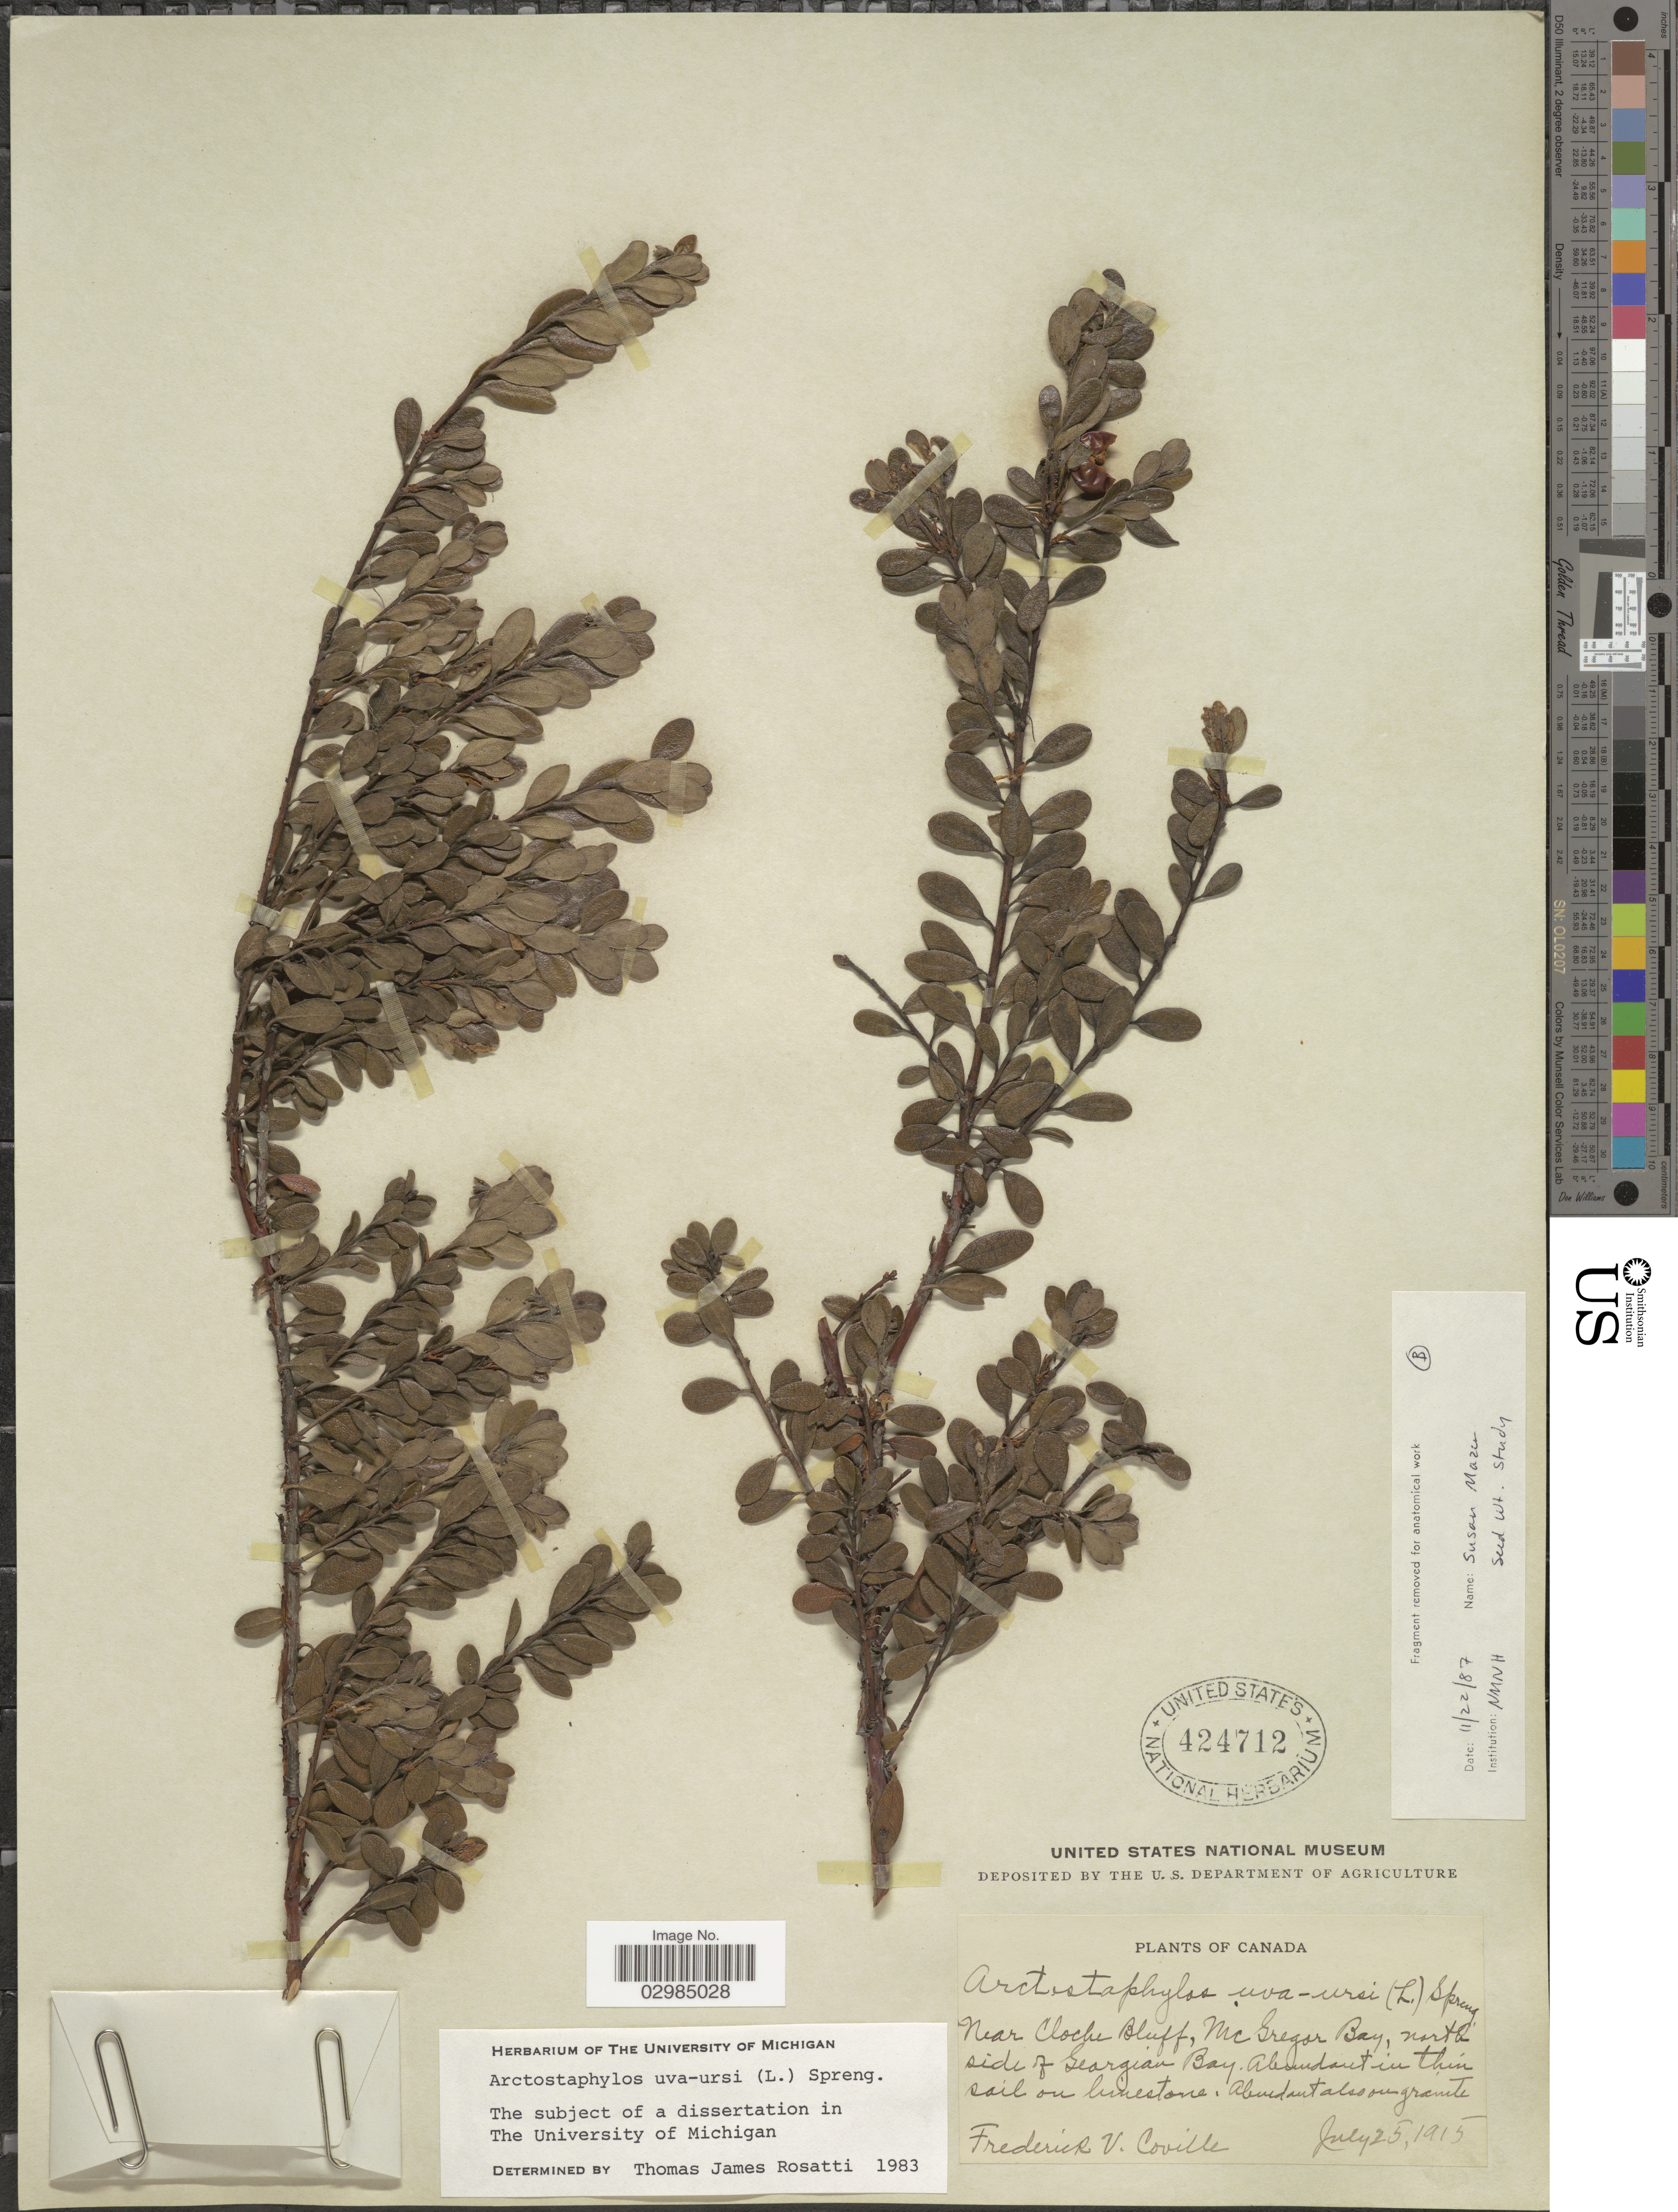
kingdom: Plantae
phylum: Tracheophyta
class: Magnoliopsida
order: Ericales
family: Ericaceae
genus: Arctostaphylos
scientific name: Arctostaphylos uva-ursi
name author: (L.) Spreng.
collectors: F. V. Coville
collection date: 1915-07-25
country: Canada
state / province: Ontario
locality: Near Cloche Bluff, McGregor Bay, north side of Georgian Bay.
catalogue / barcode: US 424712